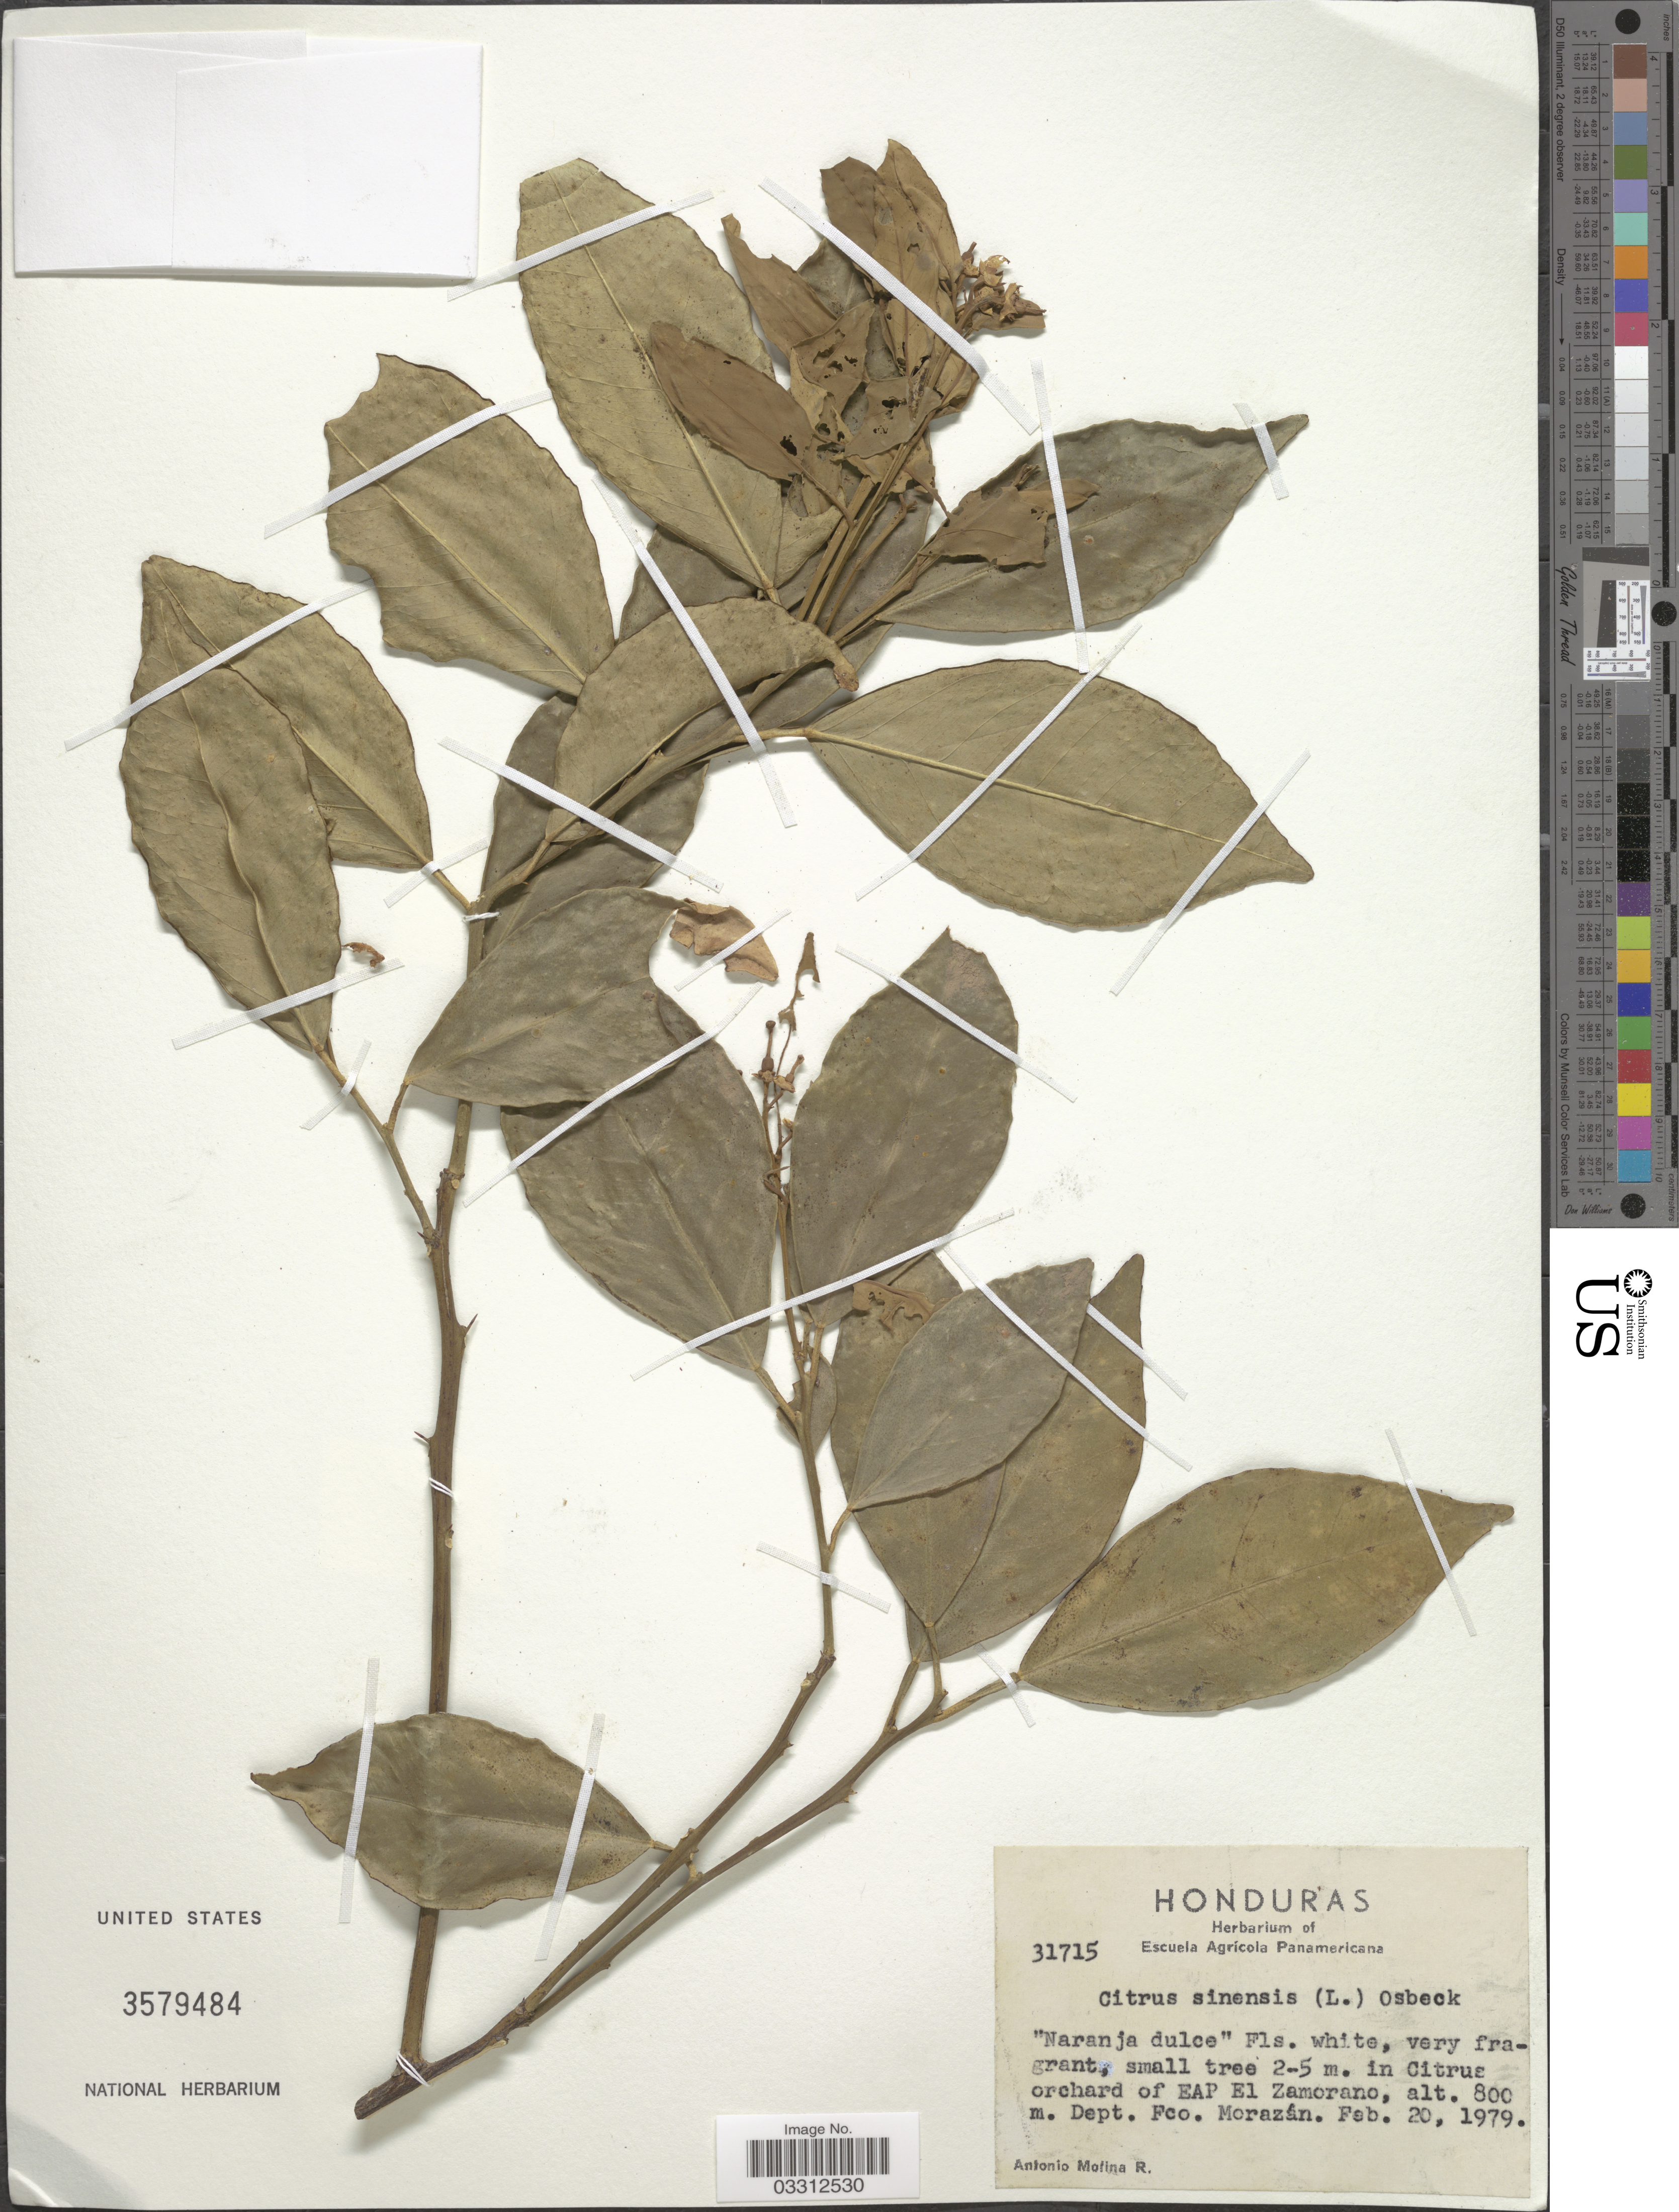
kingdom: Plantae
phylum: Tracheophyta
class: Magnoliopsida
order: Sapindales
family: Rutaceae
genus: Citrus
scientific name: Citrus x sinensis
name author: (L.) Osbeck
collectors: A. Molina R.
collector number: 31715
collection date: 1979-02-20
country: Honduras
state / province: Fco. Morazán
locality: Citrus orchard of EAP El Zamorano. Dept. Fco. Morazán.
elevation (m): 800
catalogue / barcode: US 3579484